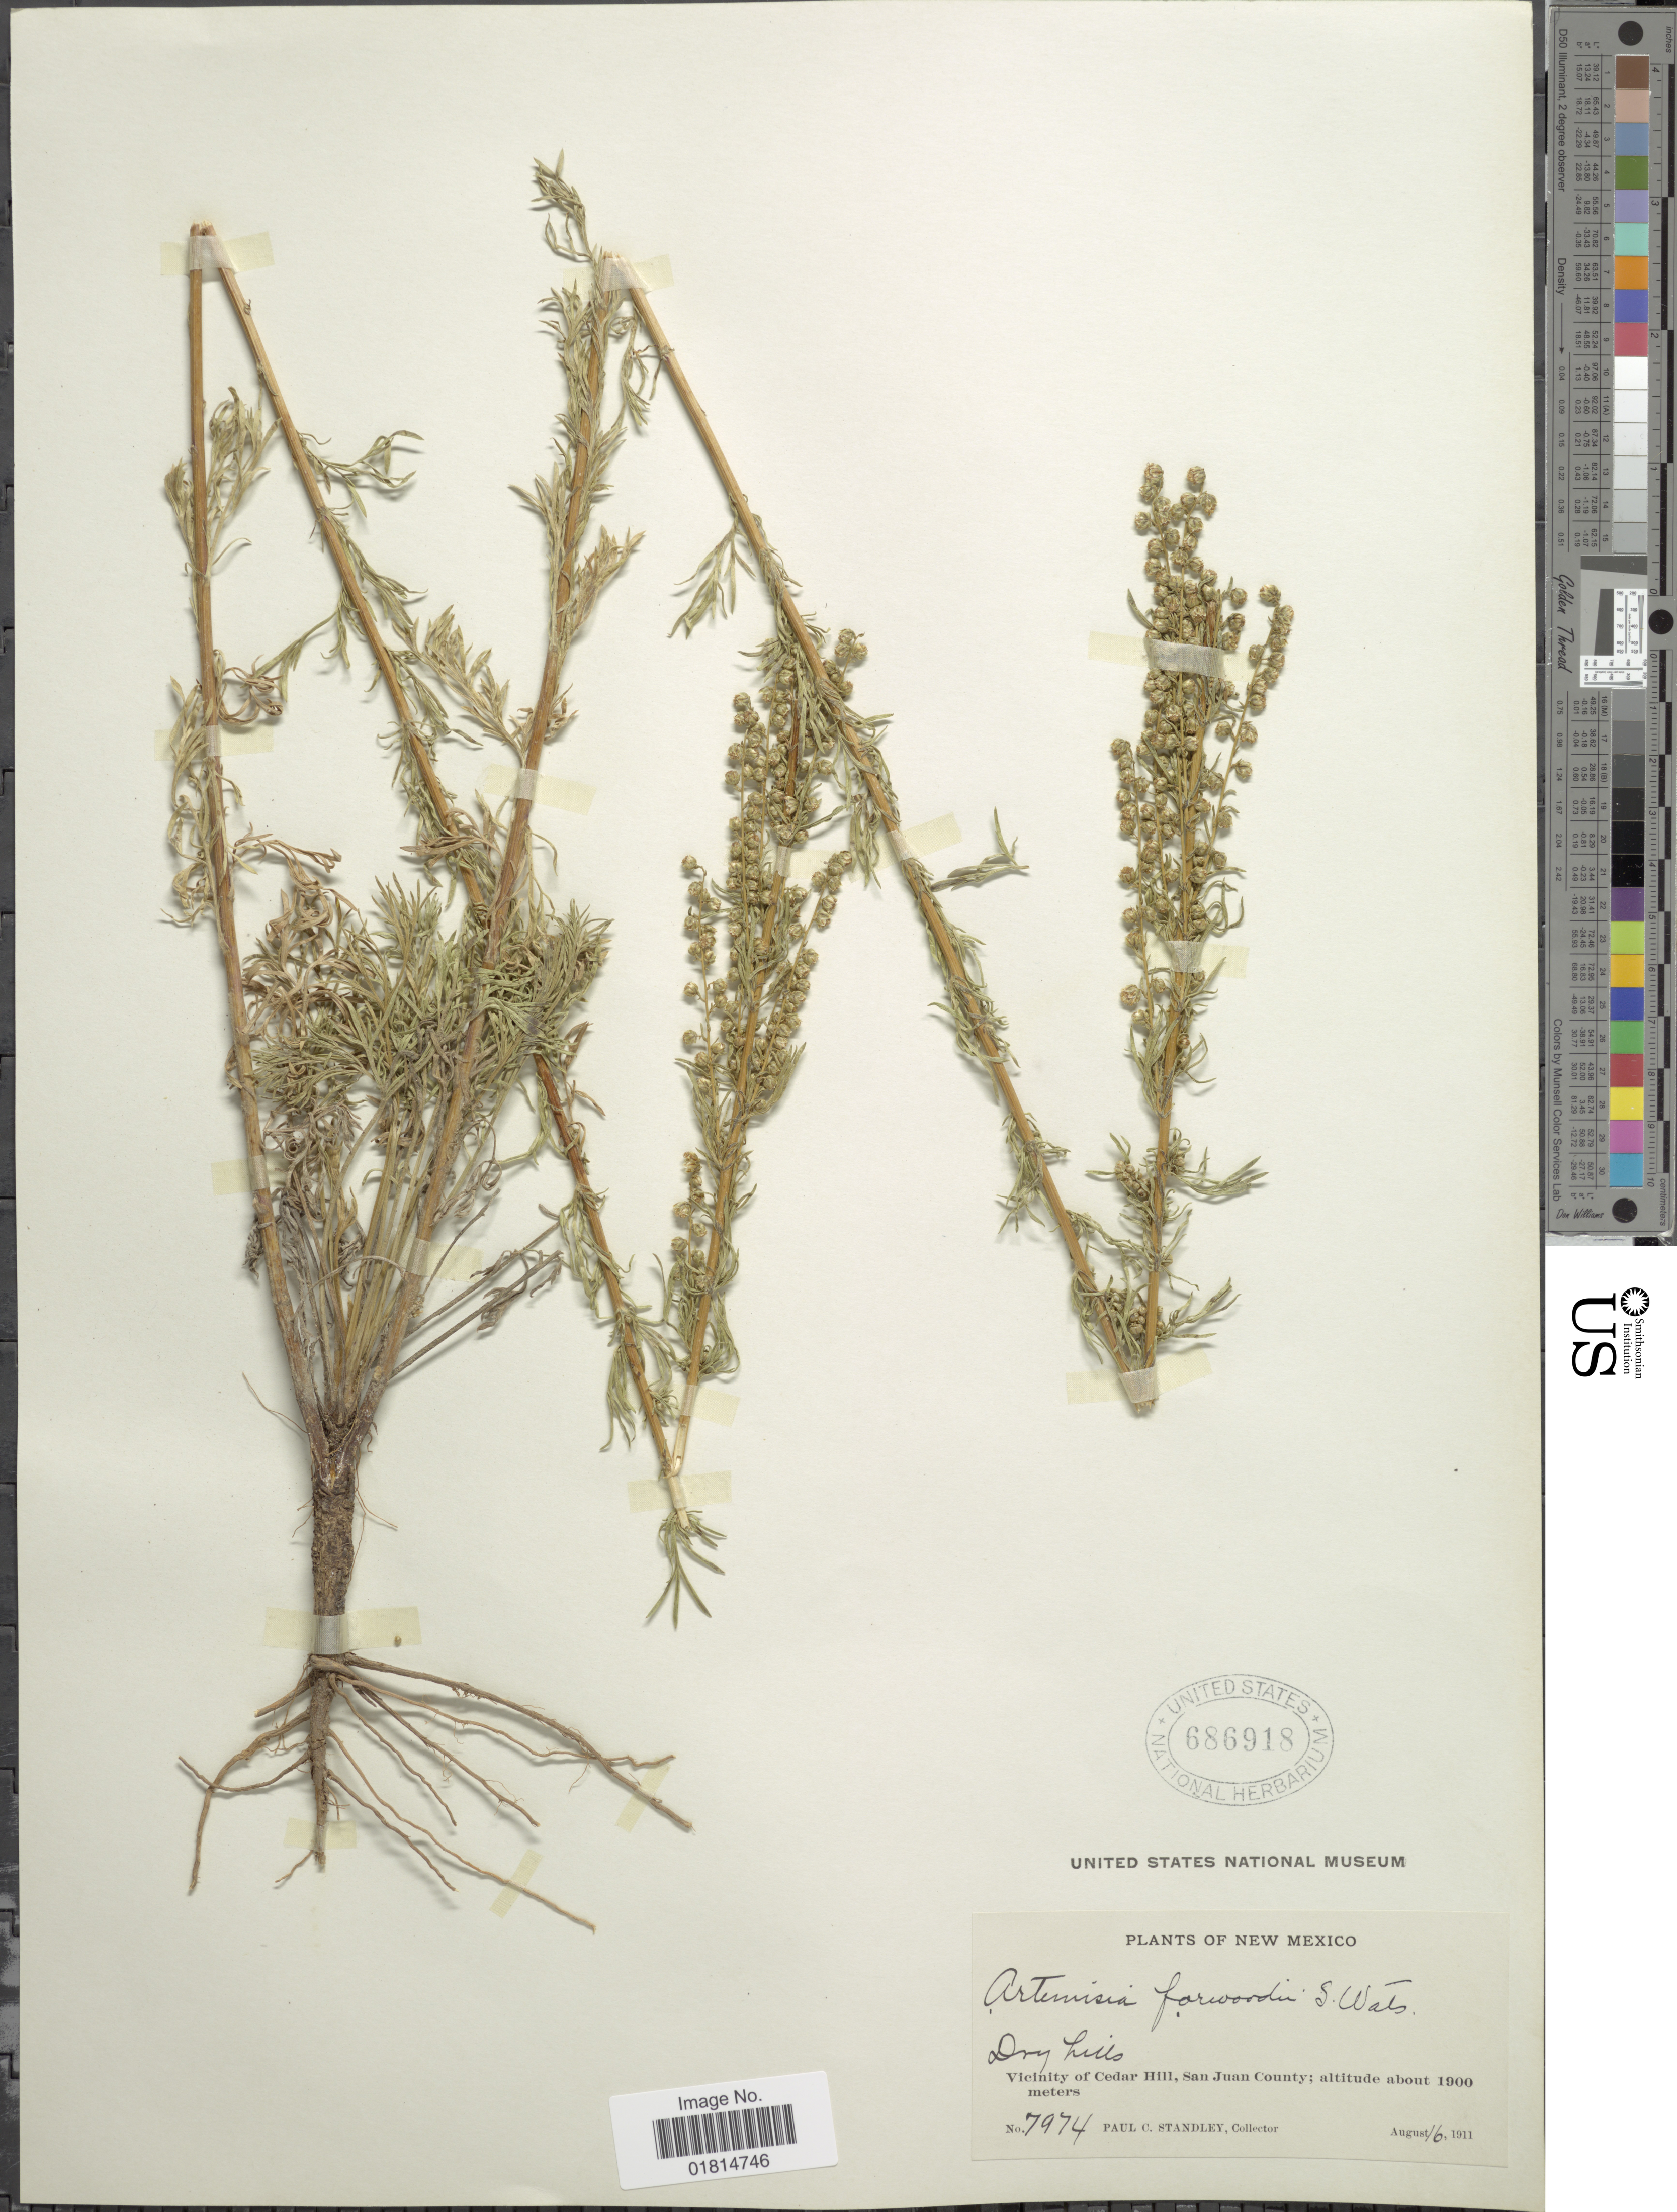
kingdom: Plantae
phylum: Tracheophyta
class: Magnoliopsida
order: Asterales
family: Asteraceae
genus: Artemisia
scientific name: Artemisia camporum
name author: Rydb.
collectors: P. C. Standley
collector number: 7974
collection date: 1911-08-16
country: United States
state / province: New Mexico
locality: Dry hills. Vicinity of Cedar Hill, San Juan County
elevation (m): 1900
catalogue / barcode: US 686918